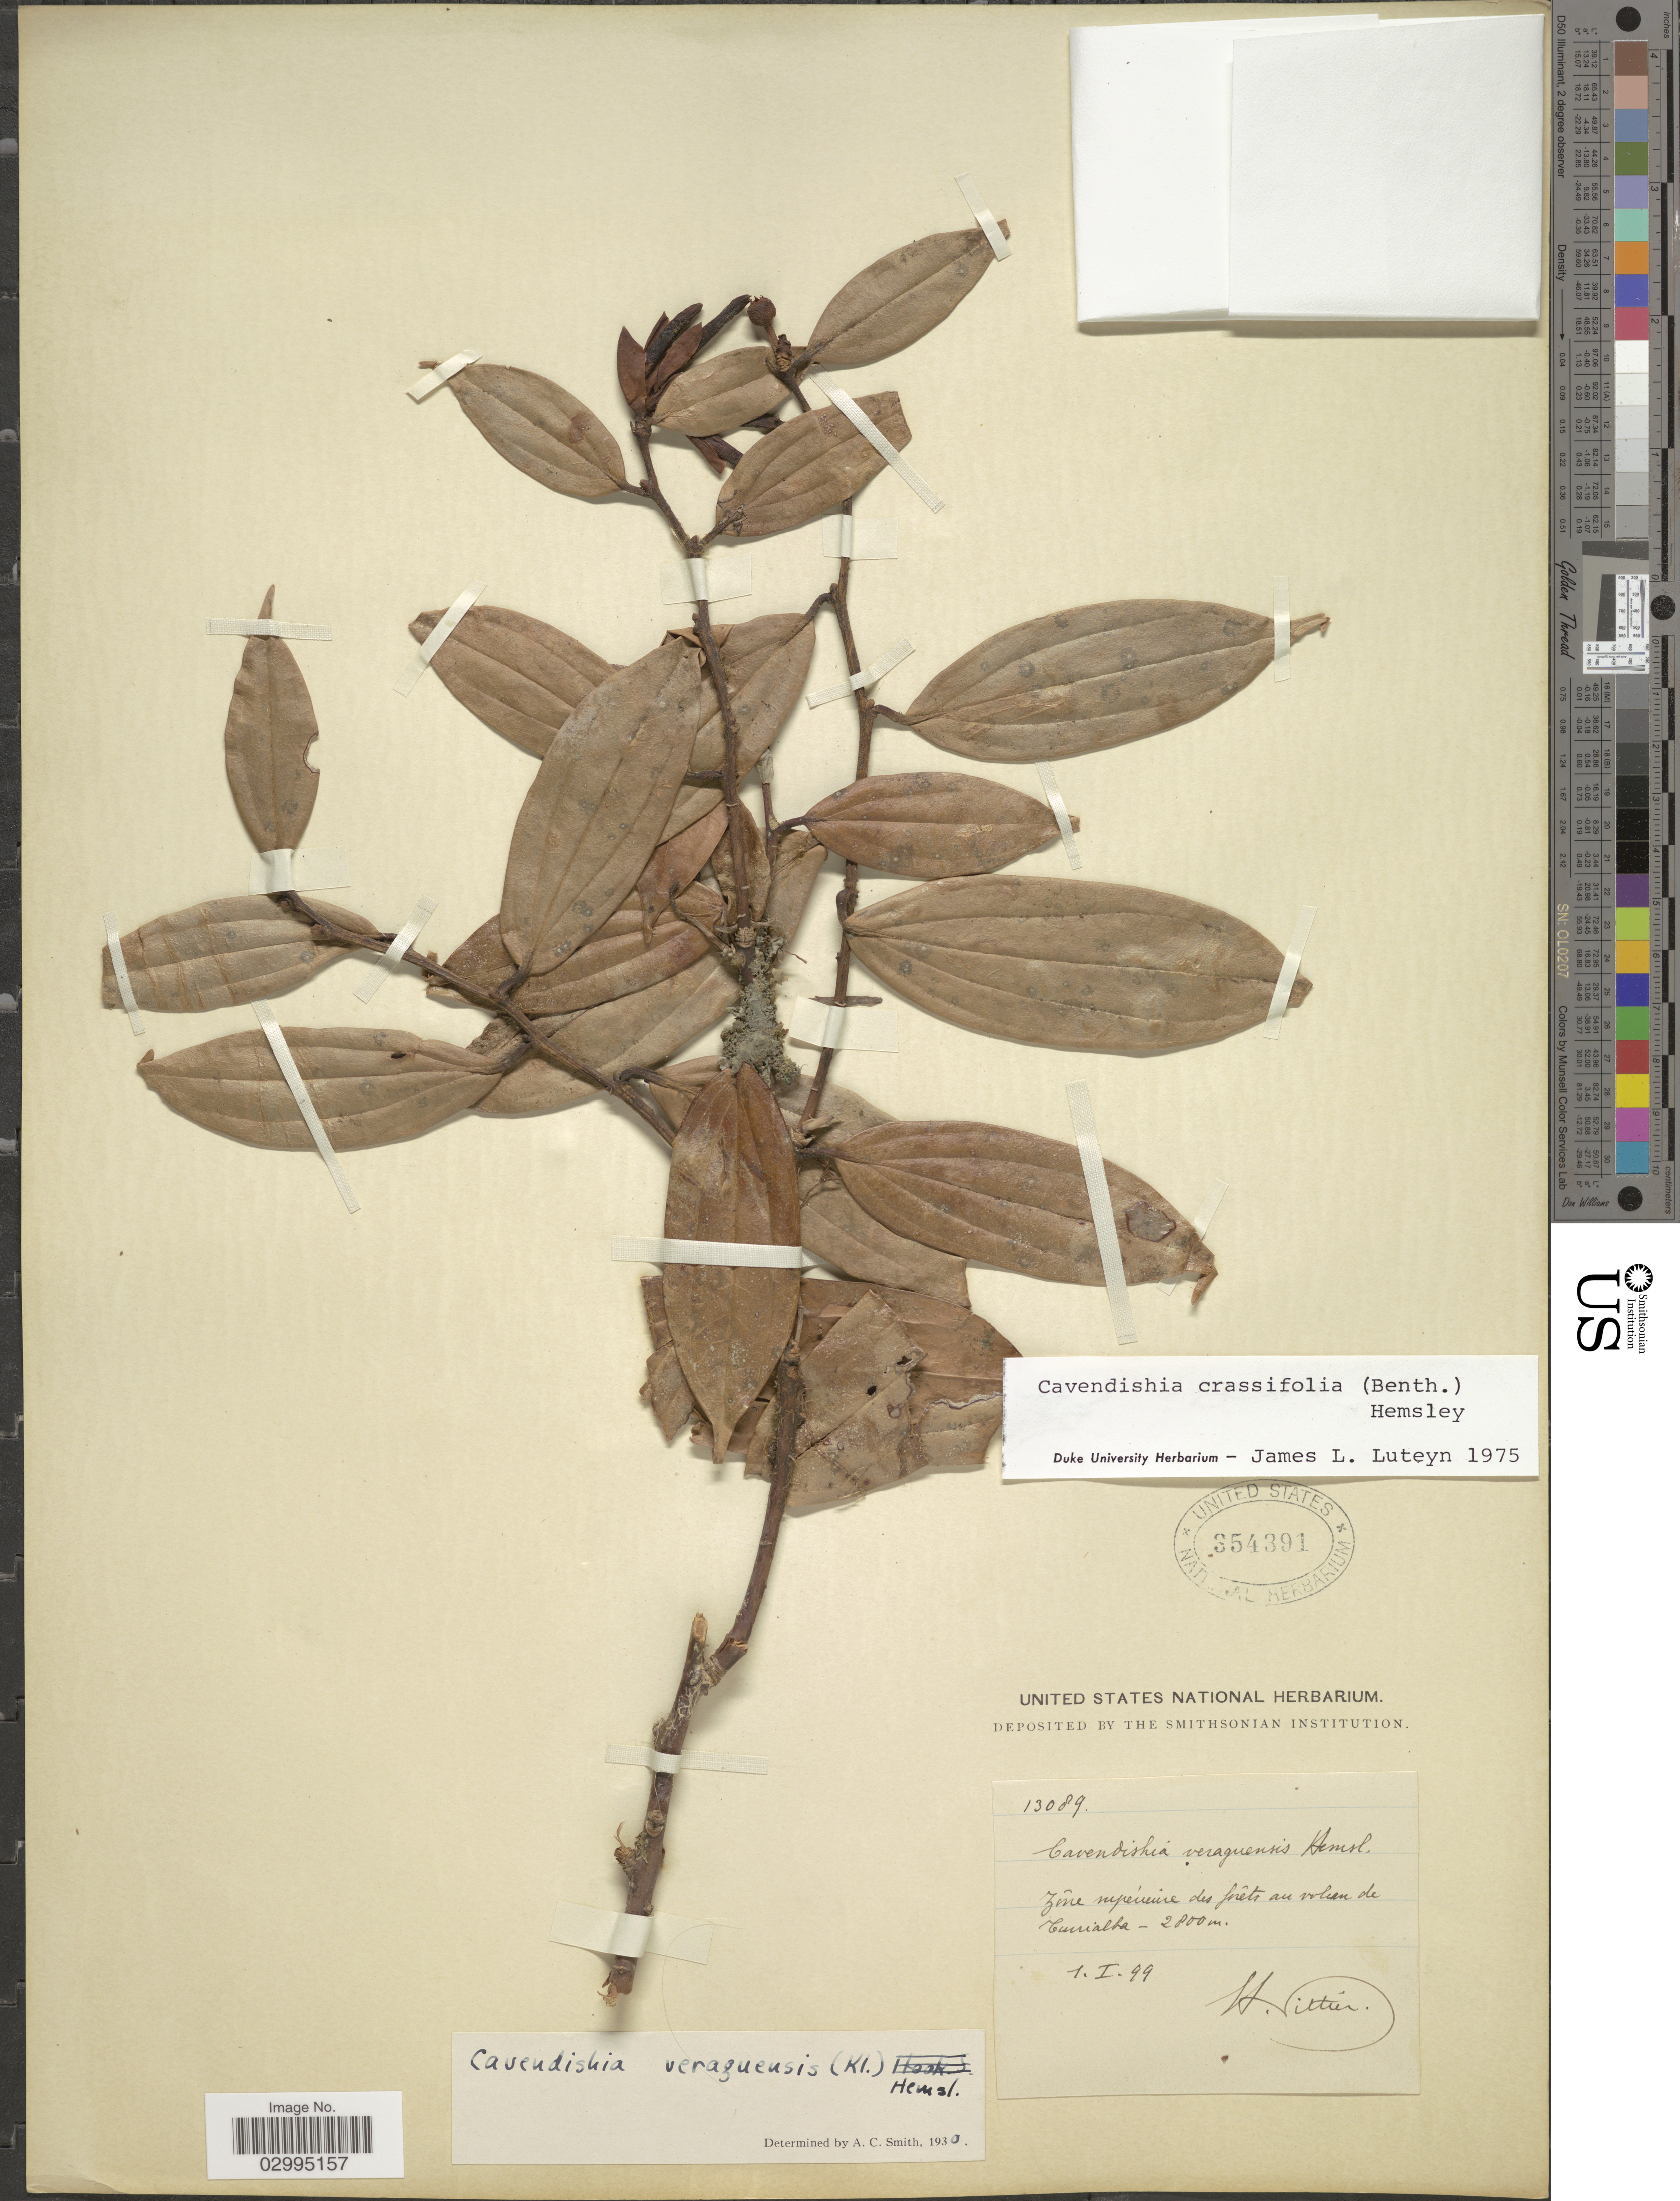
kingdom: Plantae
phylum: Tracheophyta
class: Magnoliopsida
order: Ericales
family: Ericaceae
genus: Cavendishia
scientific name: Cavendishia crassifolia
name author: (Benth.) Hemsl.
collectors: H. F. Pittier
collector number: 13089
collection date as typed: Transcribed d/m/y: 1/1/99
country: Costa Rica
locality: Zóne nupérieure des forest on volcan de Turrialba.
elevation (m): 2800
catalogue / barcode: US 354391